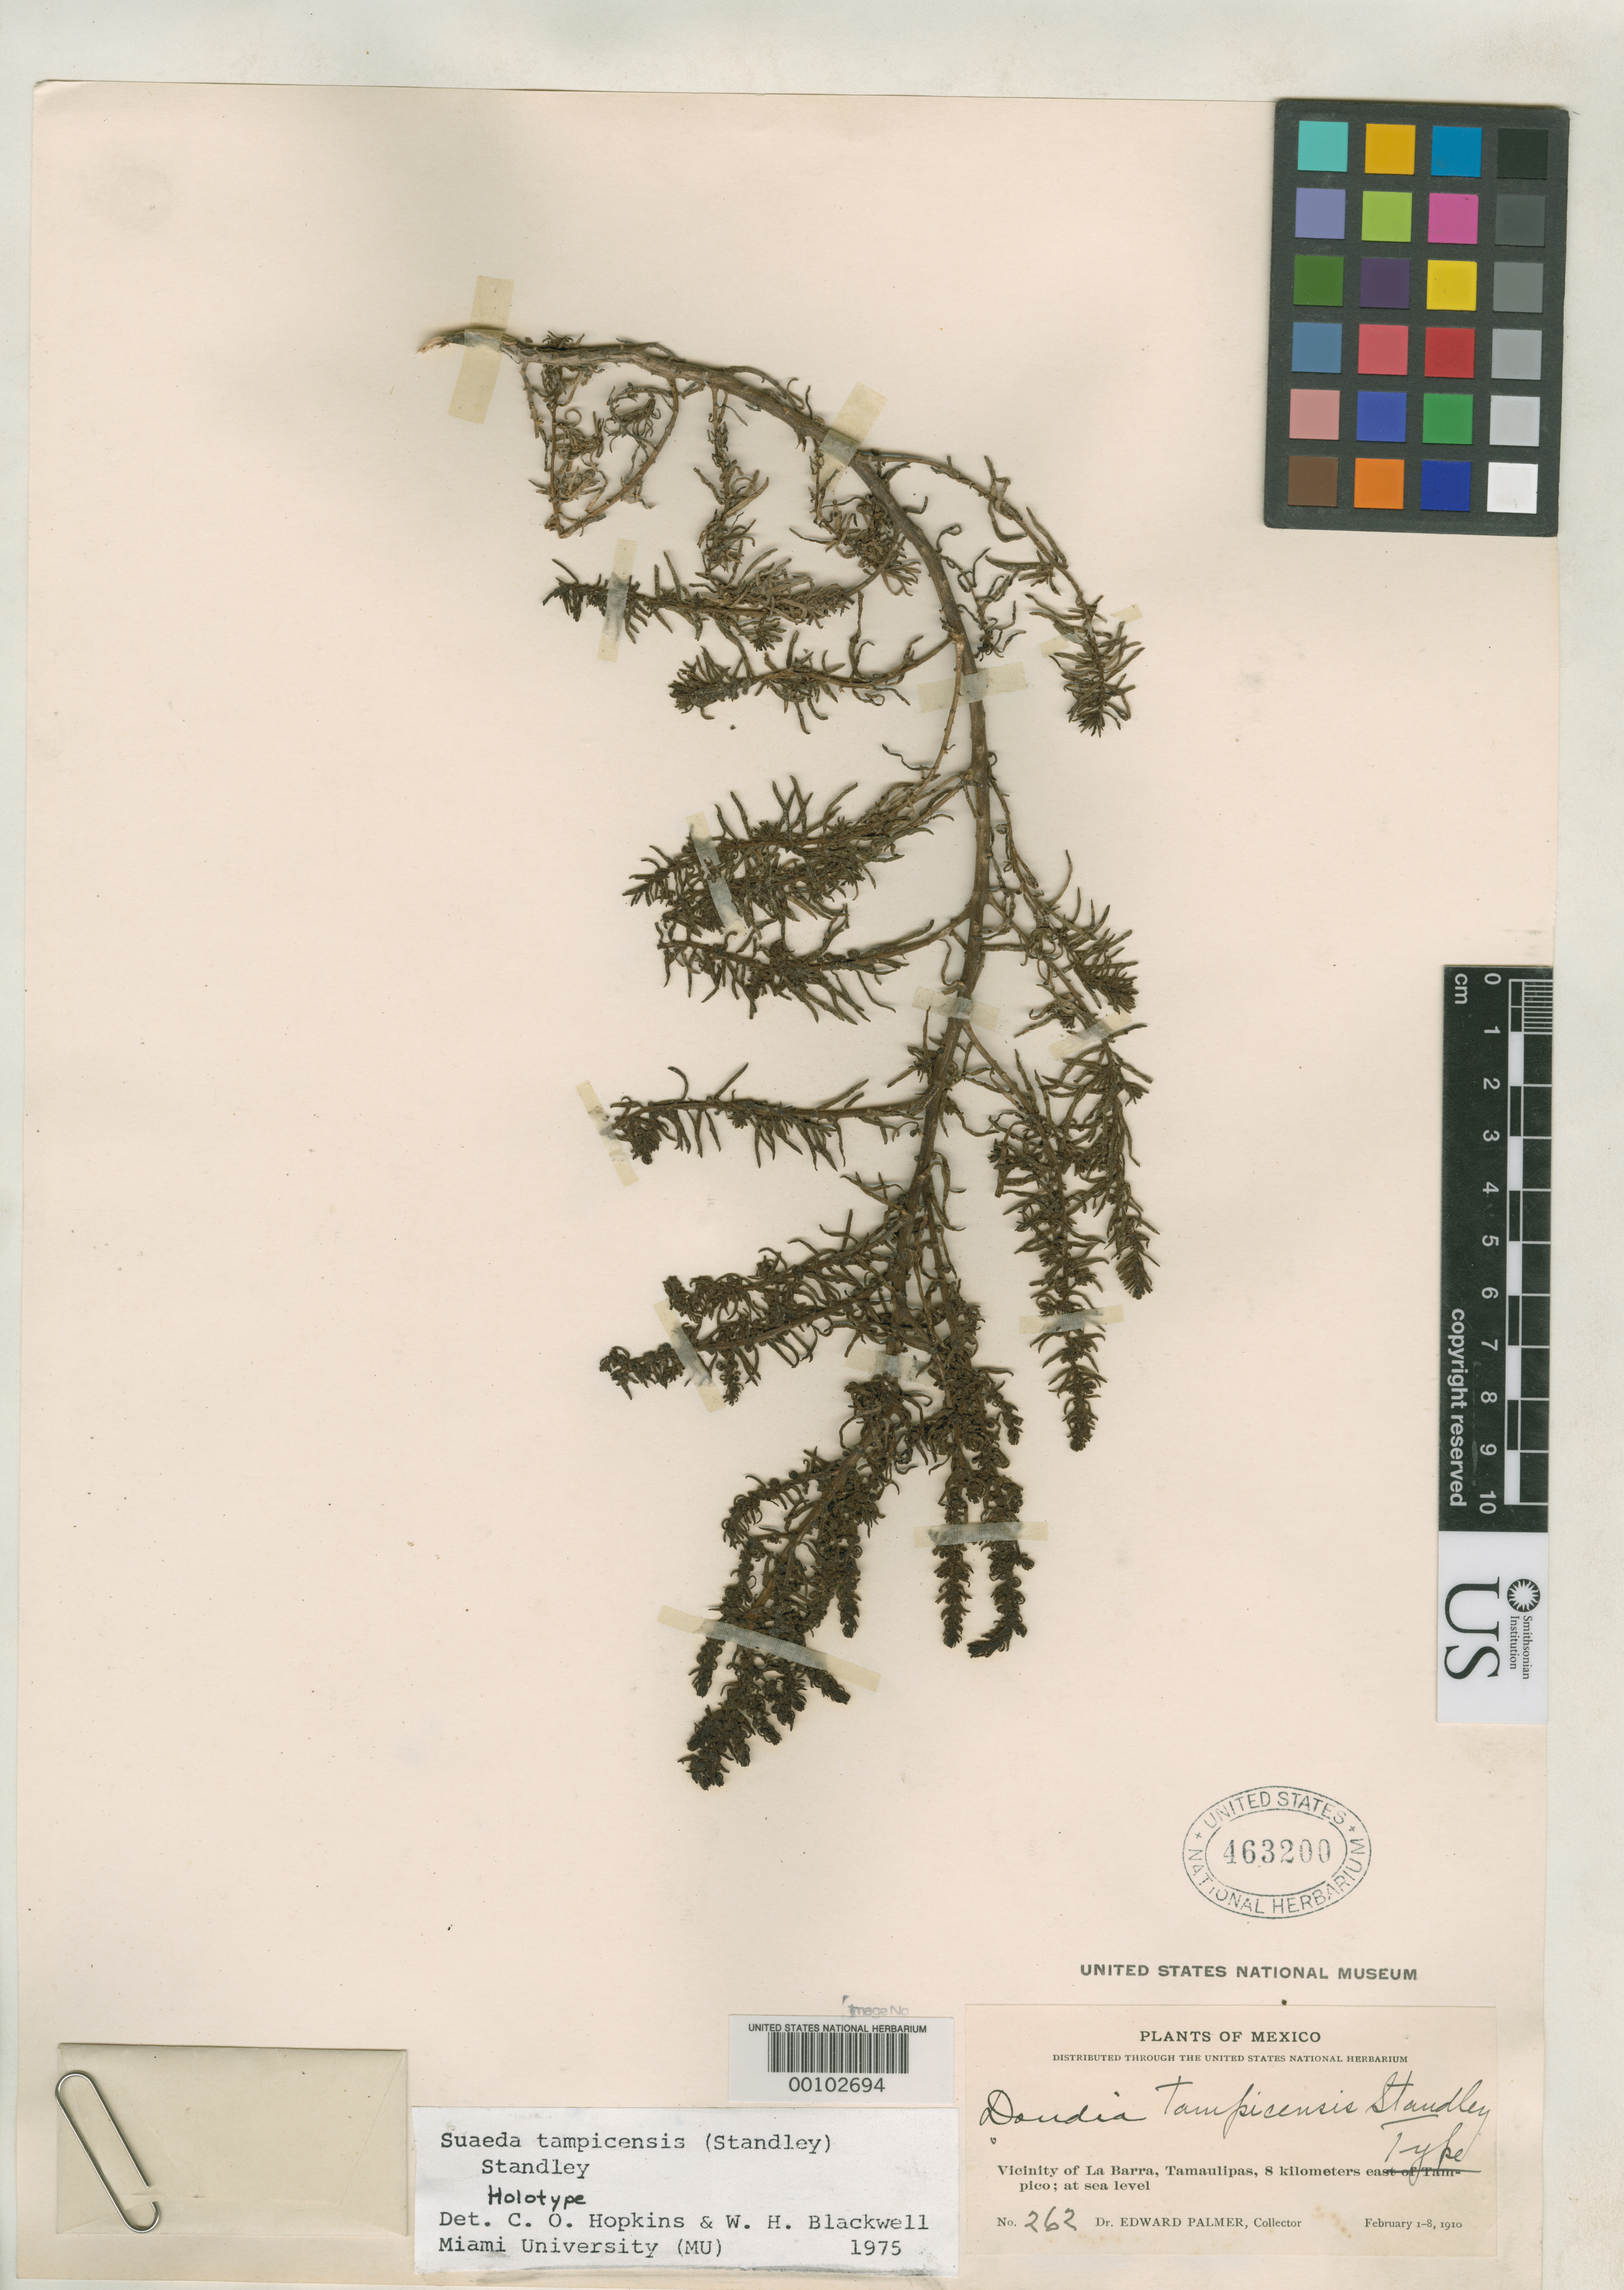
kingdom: Plantae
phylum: Tracheophyta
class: Magnoliopsida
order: Caryophyllales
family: Amaranthaceae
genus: Dondia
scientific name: Dondia tampicensis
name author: Standl.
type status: Holotype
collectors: E. Palmer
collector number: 262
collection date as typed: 01 Feb 1910 to 08 Feb 1910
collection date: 1910-02-01/1910-02-08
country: Mexico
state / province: Tamaulipas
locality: Near La Barra, 8 km. east of Tampico.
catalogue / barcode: US 463200